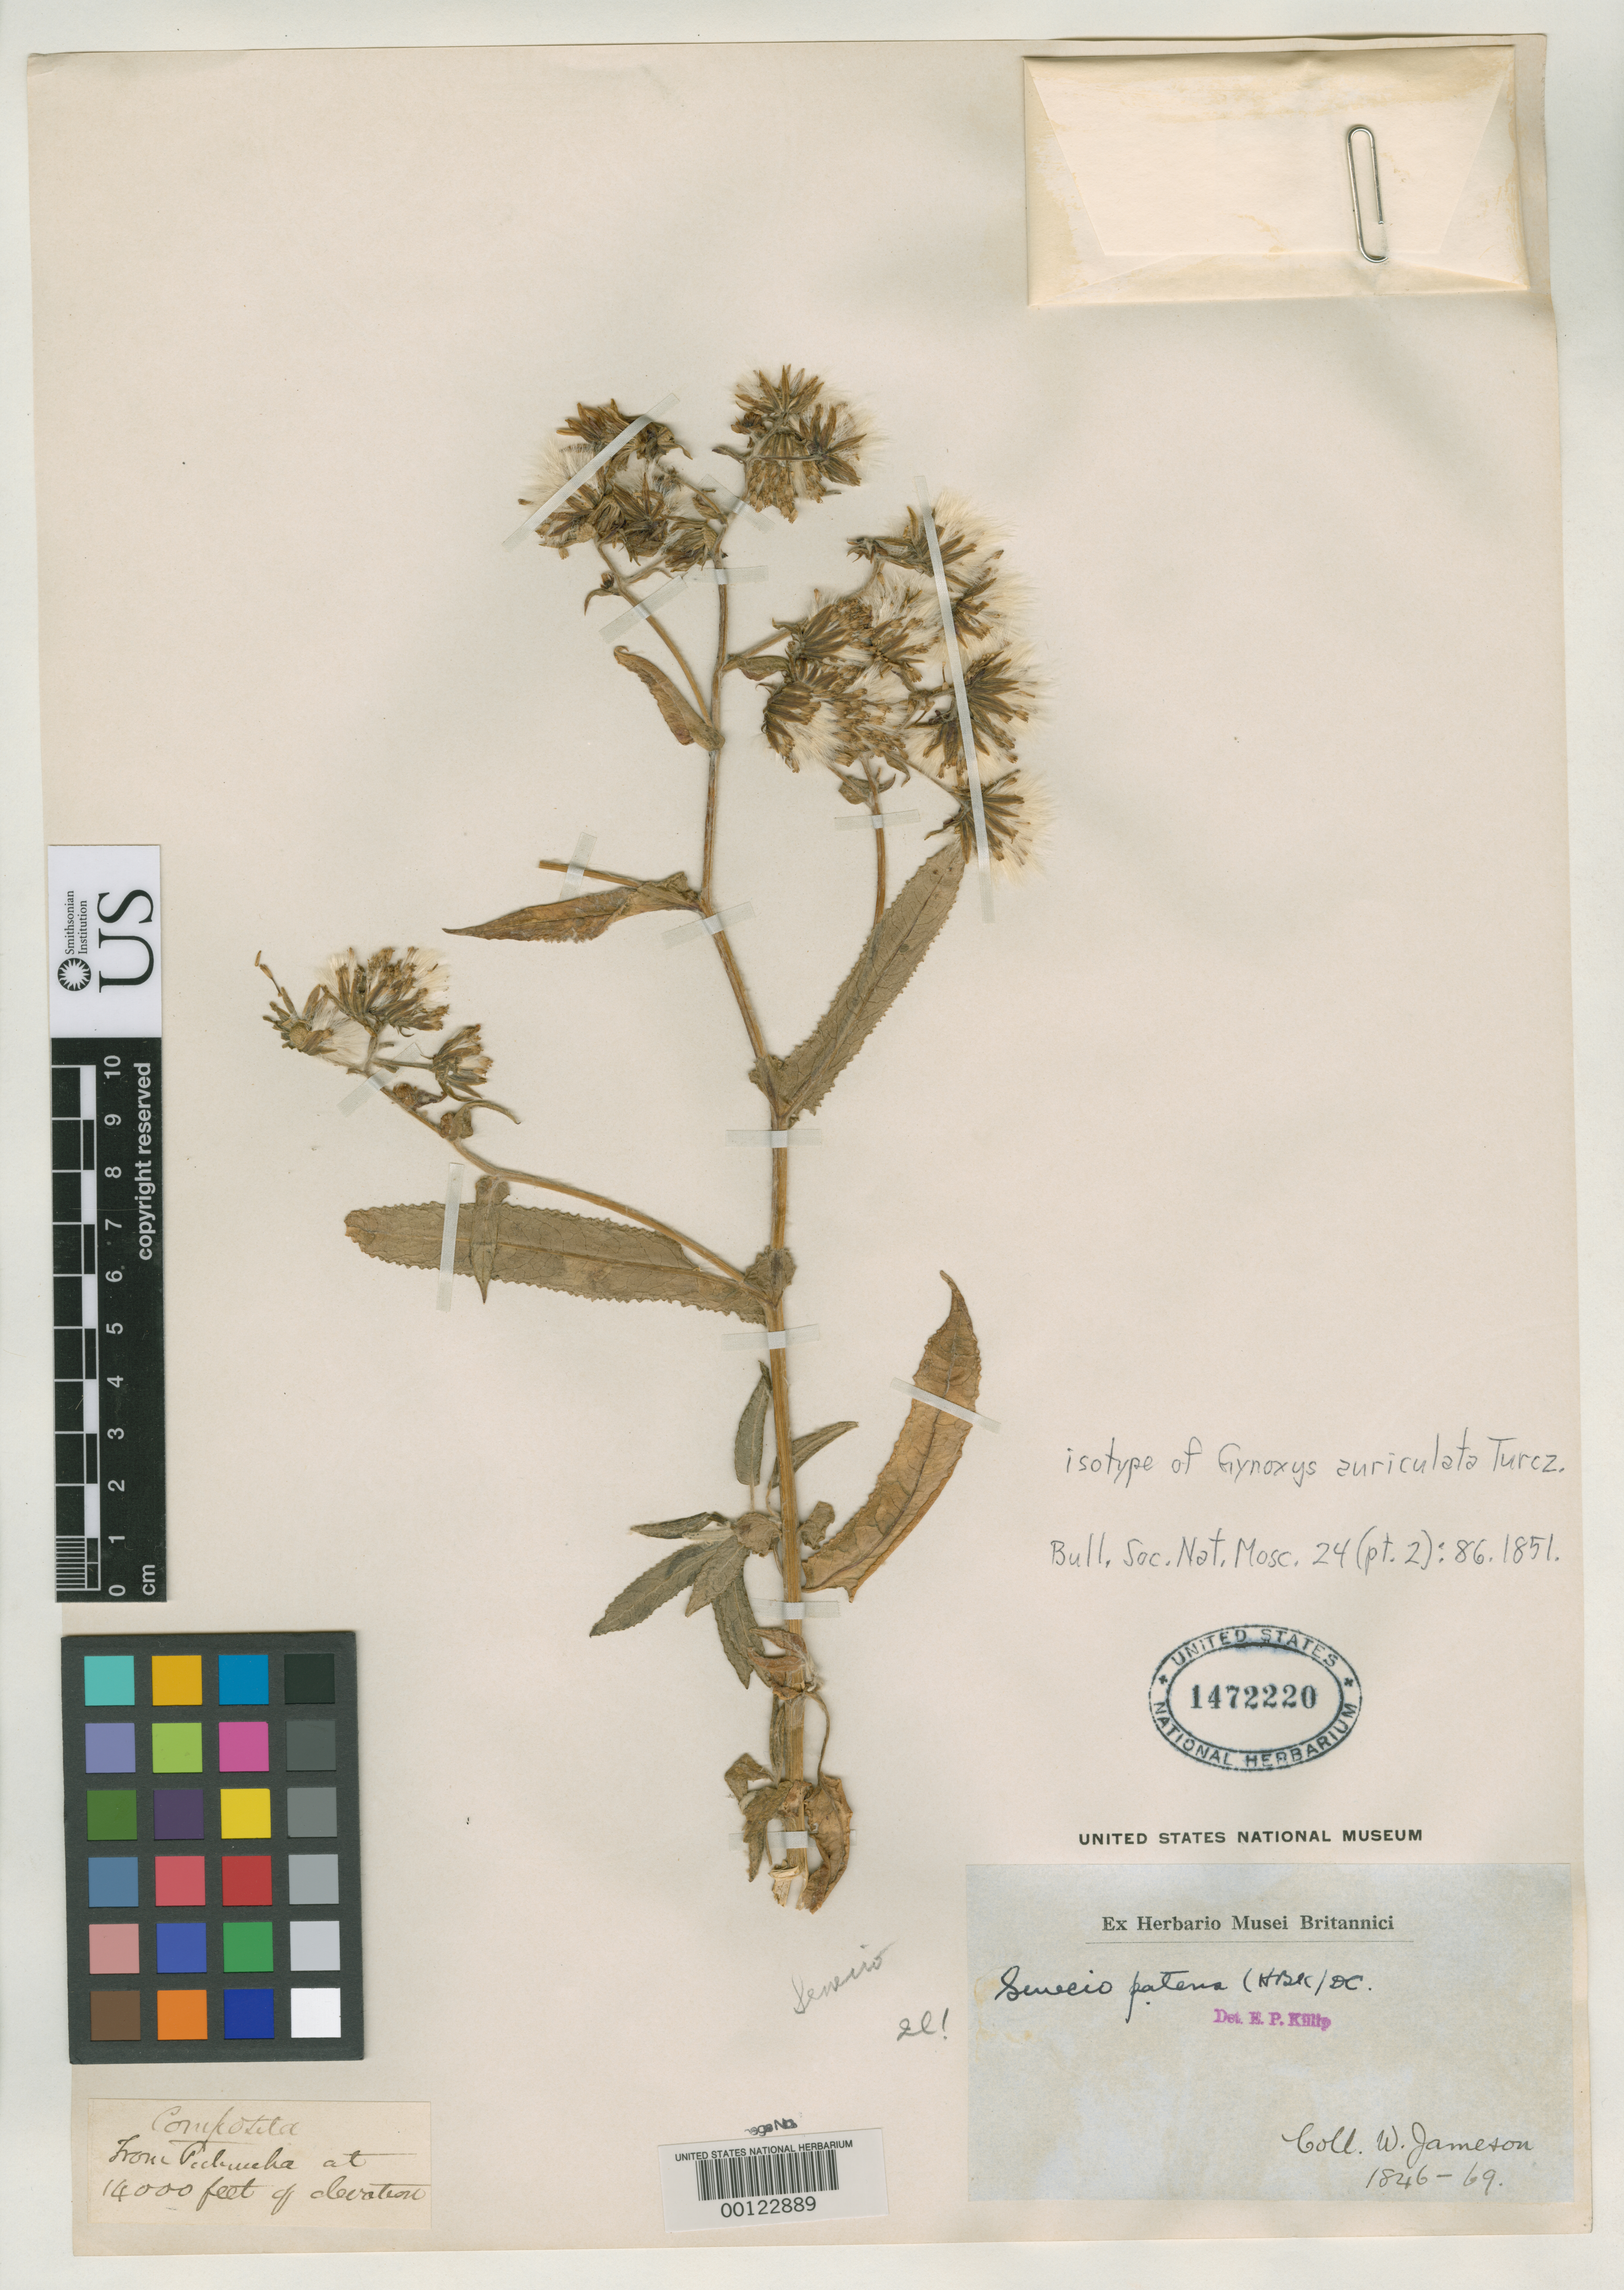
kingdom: Plantae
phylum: Tracheophyta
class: Magnoliopsida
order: Asterales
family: Asteraceae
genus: Gynoxys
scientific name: Gynoxys auriculata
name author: Turcz.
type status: Isotype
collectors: W. Jameson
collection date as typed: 1846 to -- --- 1851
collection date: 1846/1851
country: Ecuador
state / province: Pichincha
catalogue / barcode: US 1472220